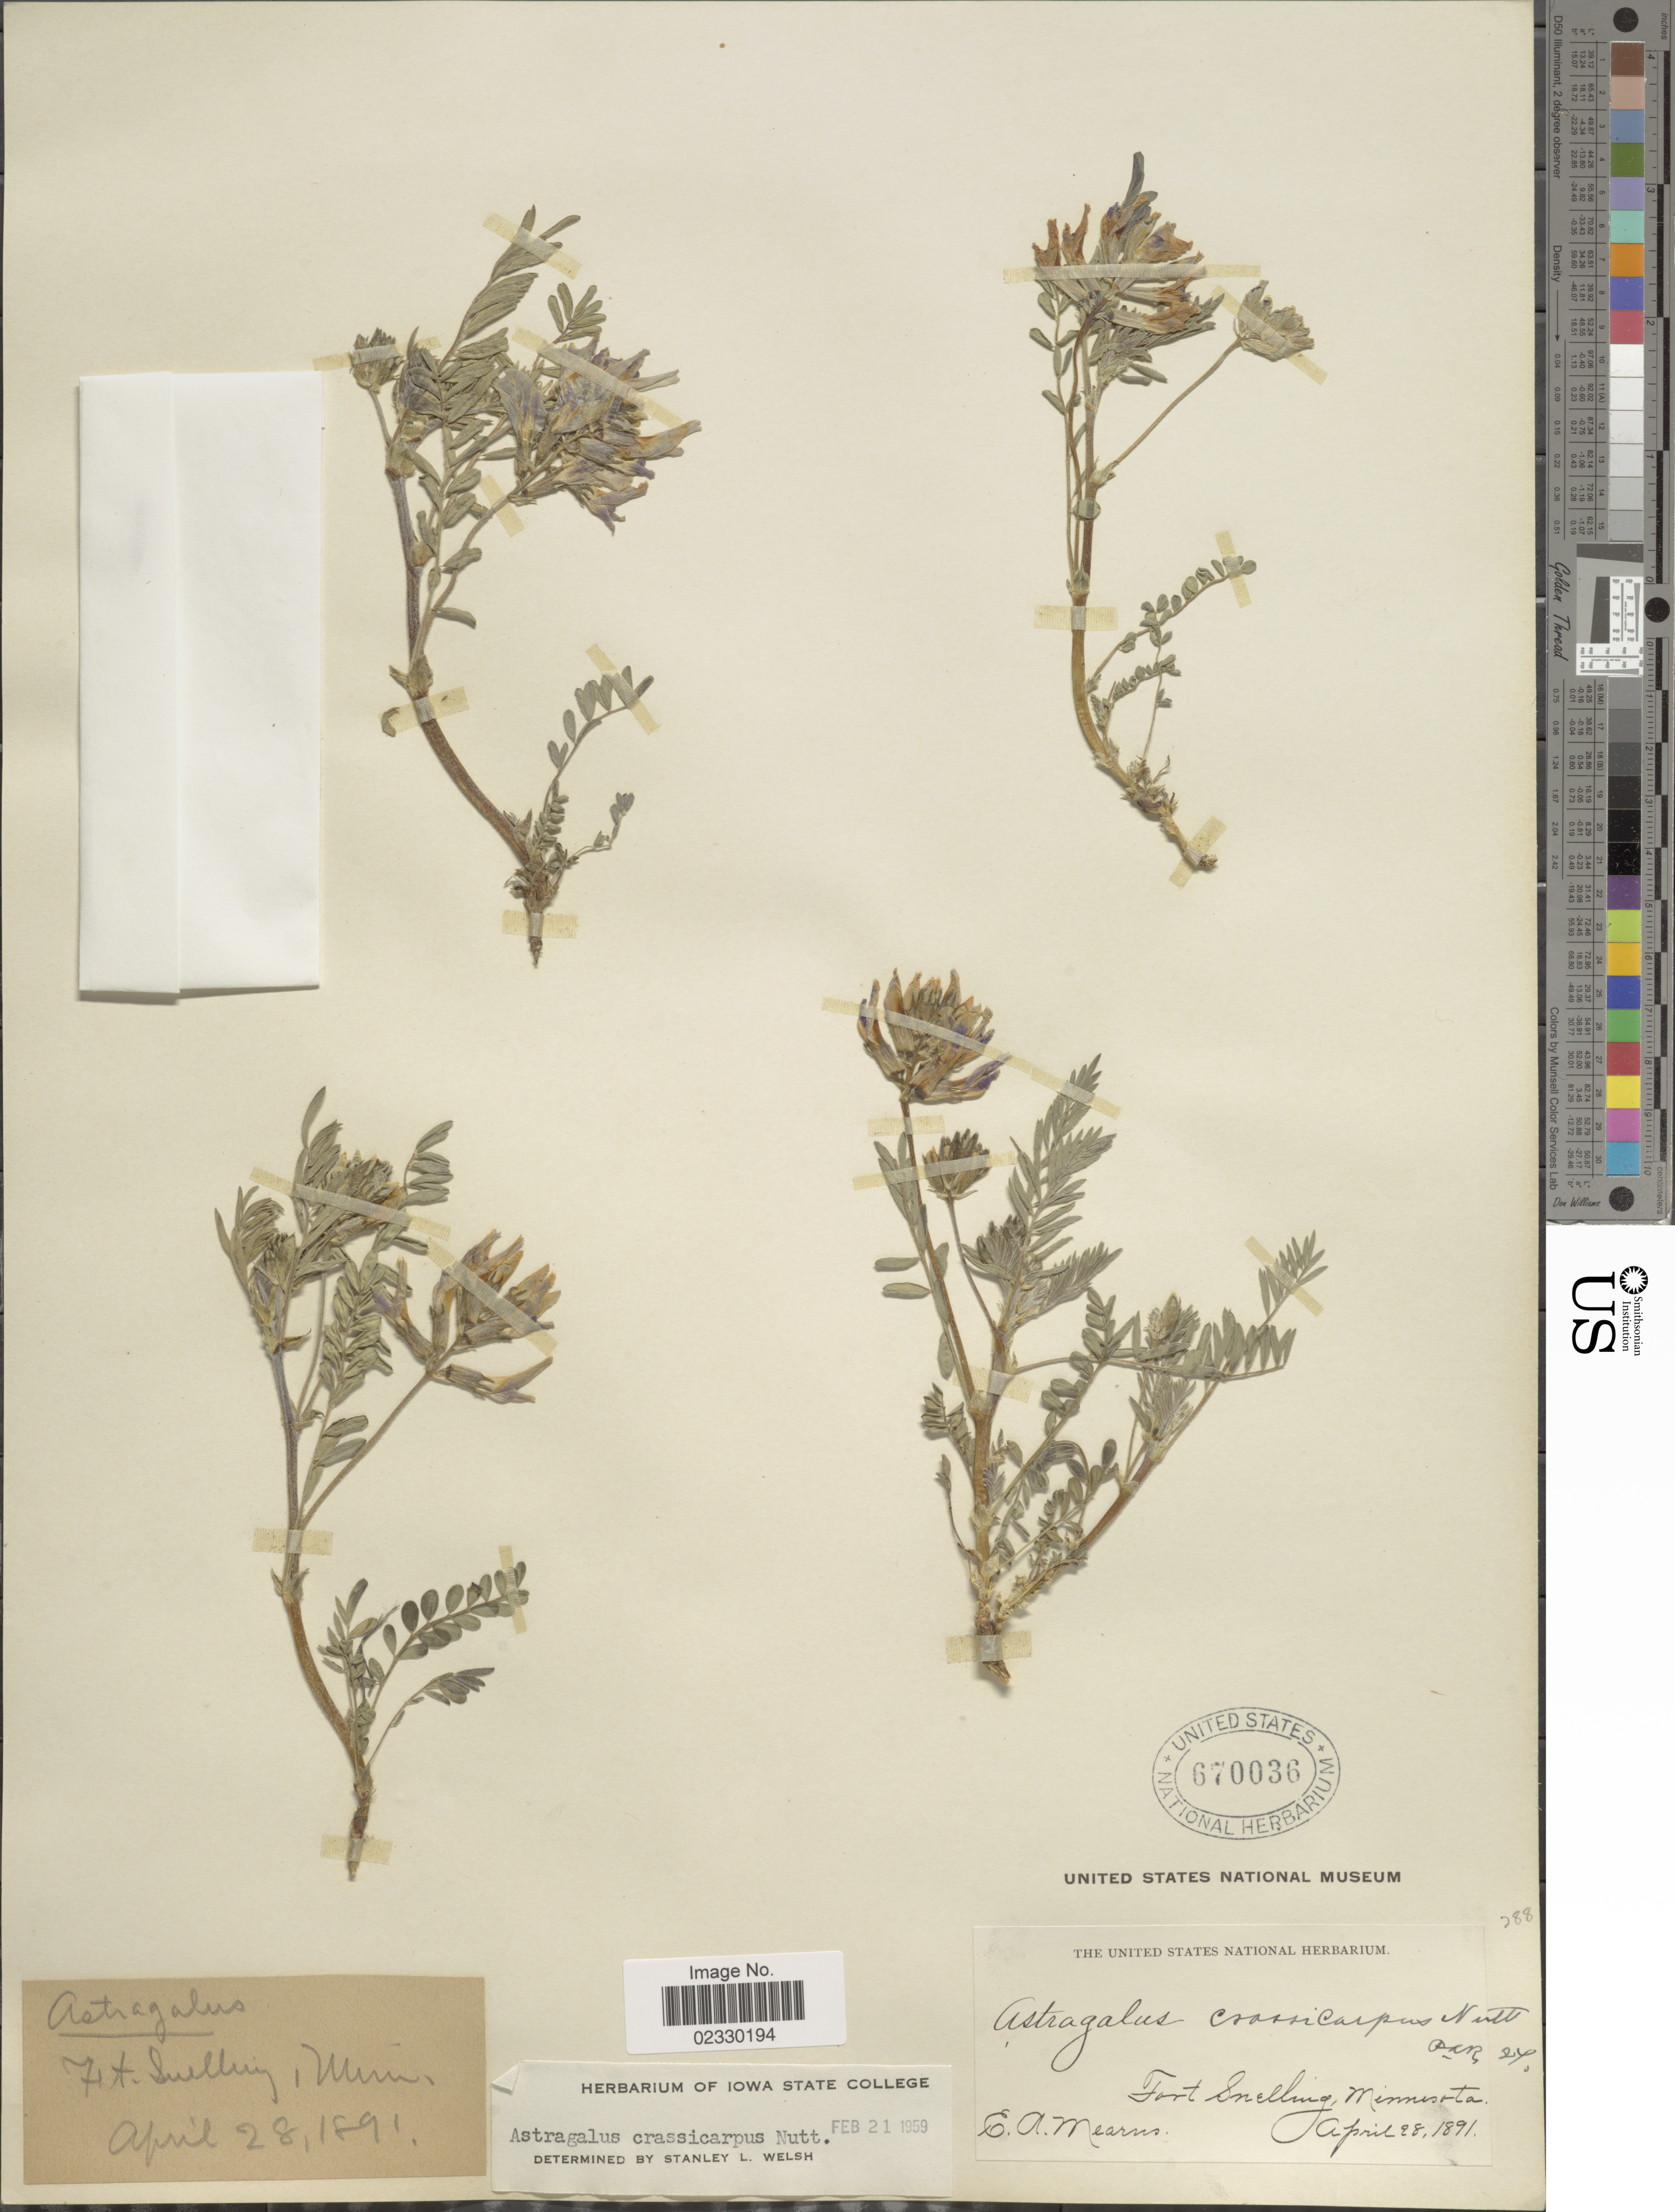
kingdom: Plantae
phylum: Tracheophyta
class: Magnoliopsida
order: Fabales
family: Fabaceae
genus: Astragalus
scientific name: Astragalus crassicarpus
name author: Nutt.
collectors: E. Mearne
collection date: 1891-04-28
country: United States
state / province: Minnesota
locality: Fort Snelling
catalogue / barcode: US 670036